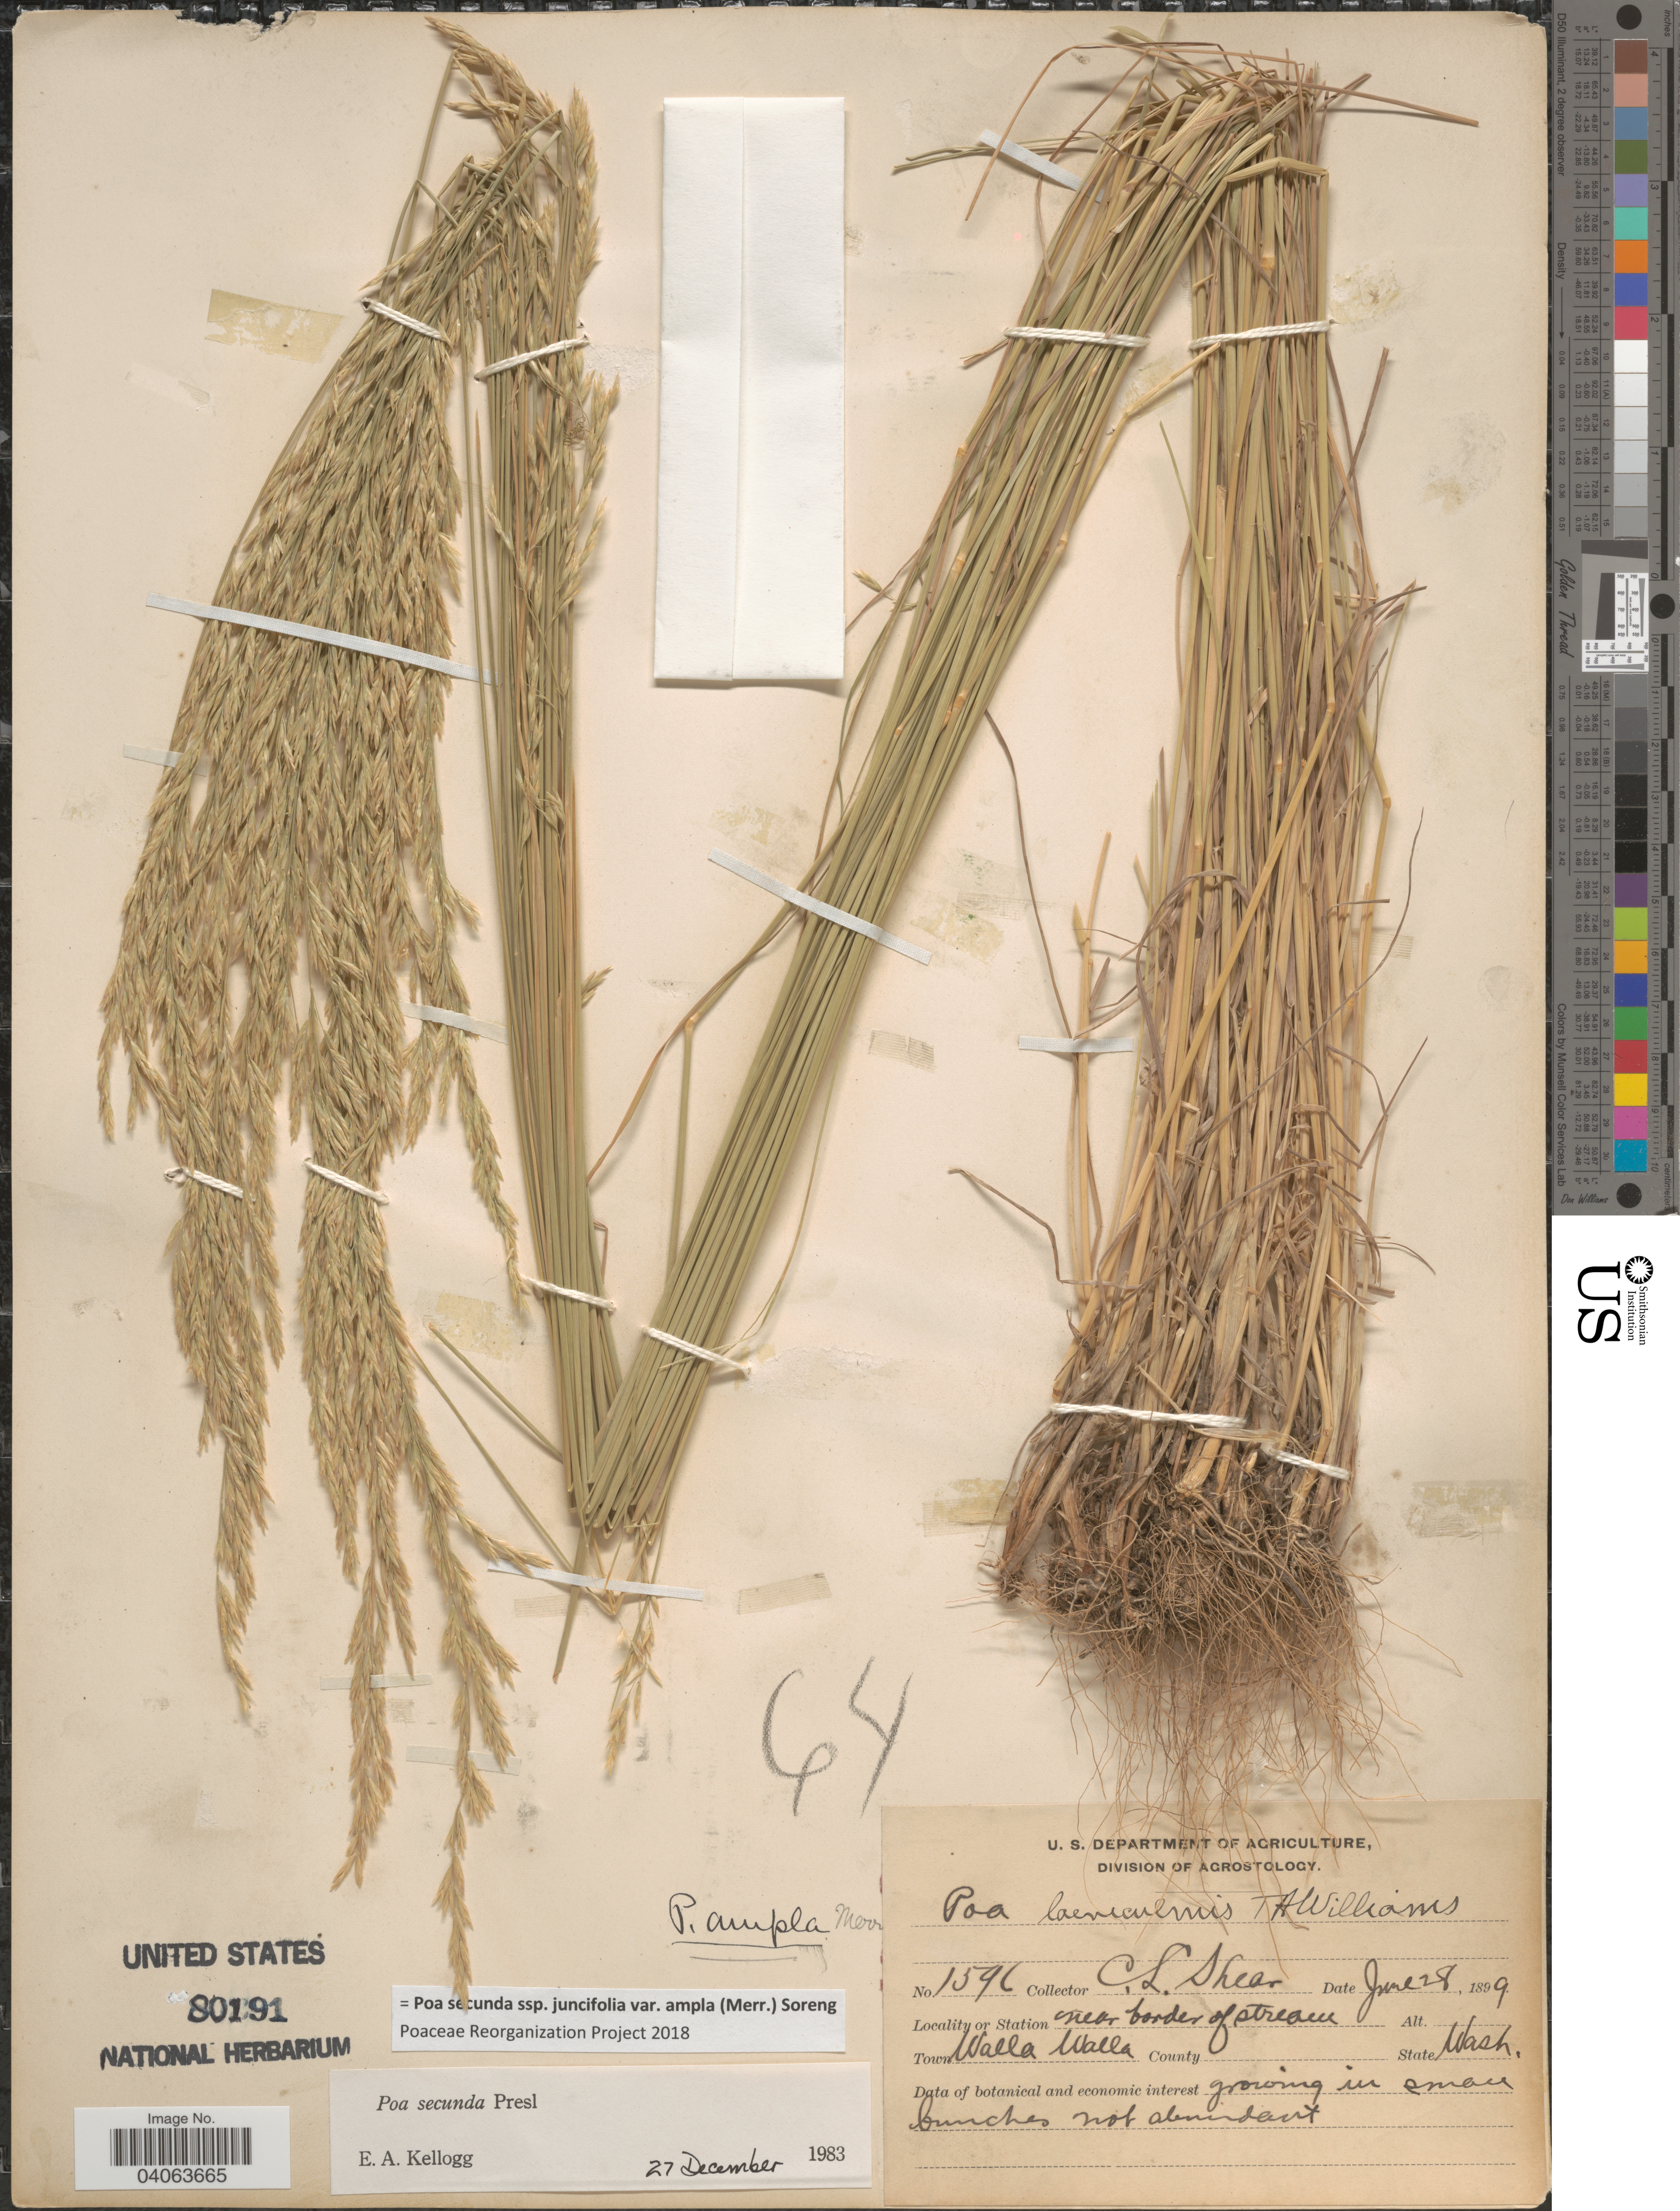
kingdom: Plantae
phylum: Tracheophyta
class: Liliopsida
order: Poales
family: Poaceae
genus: Poa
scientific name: Poa secunda subsp. juncifolia var. ampla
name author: (Merr.) Soreng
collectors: C. L. Shear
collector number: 1596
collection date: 1899-06-28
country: United States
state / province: Washington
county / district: Walla Walla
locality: Near border of stream. Town Walla Walla.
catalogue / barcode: US 80191